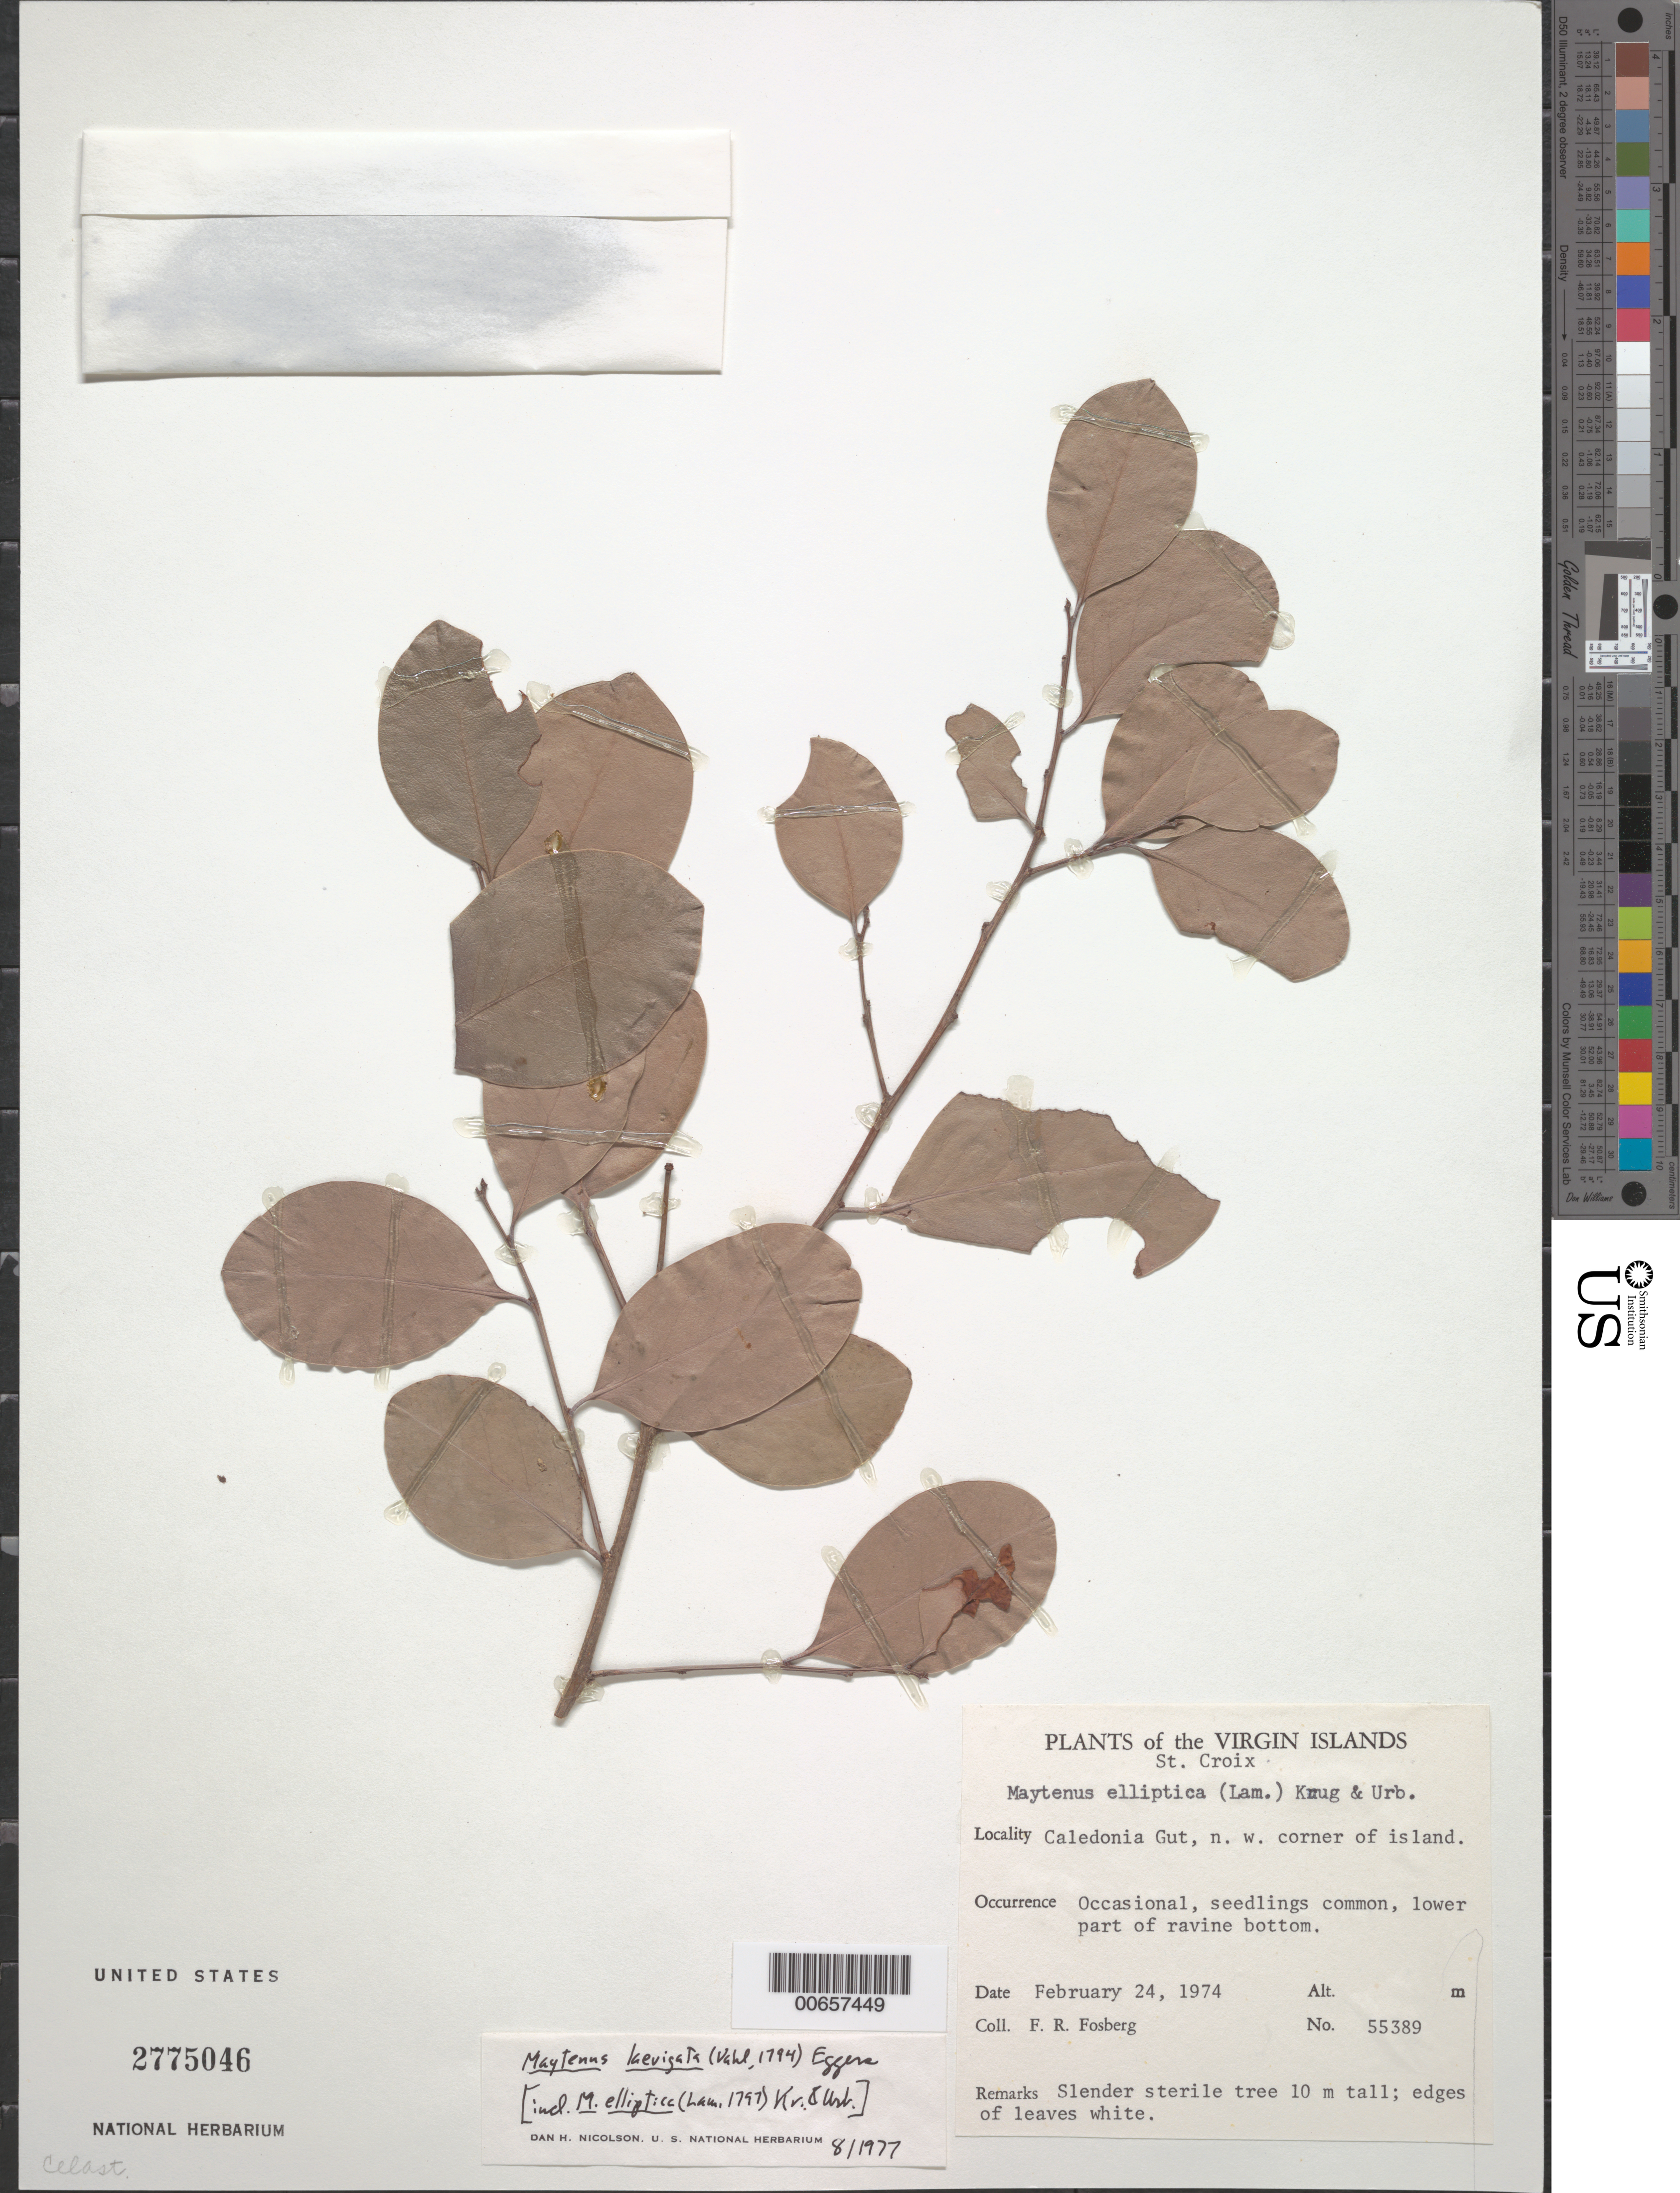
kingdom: Plantae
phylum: Tracheophyta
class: Magnoliopsida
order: Celastrales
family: Celastraceae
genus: Maytenus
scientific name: Maytenus laevigatus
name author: (Vahl) Griseb. ex Eggers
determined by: Nicolson, Dan H.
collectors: F. R. Fosberg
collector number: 55389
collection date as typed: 24 Feb 1974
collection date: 1974-02-24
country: U.S. Virgin Islands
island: St. Croix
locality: Caledonia Gut, NW corner of Island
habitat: Lower part of ravine bottom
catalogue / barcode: US 2775046